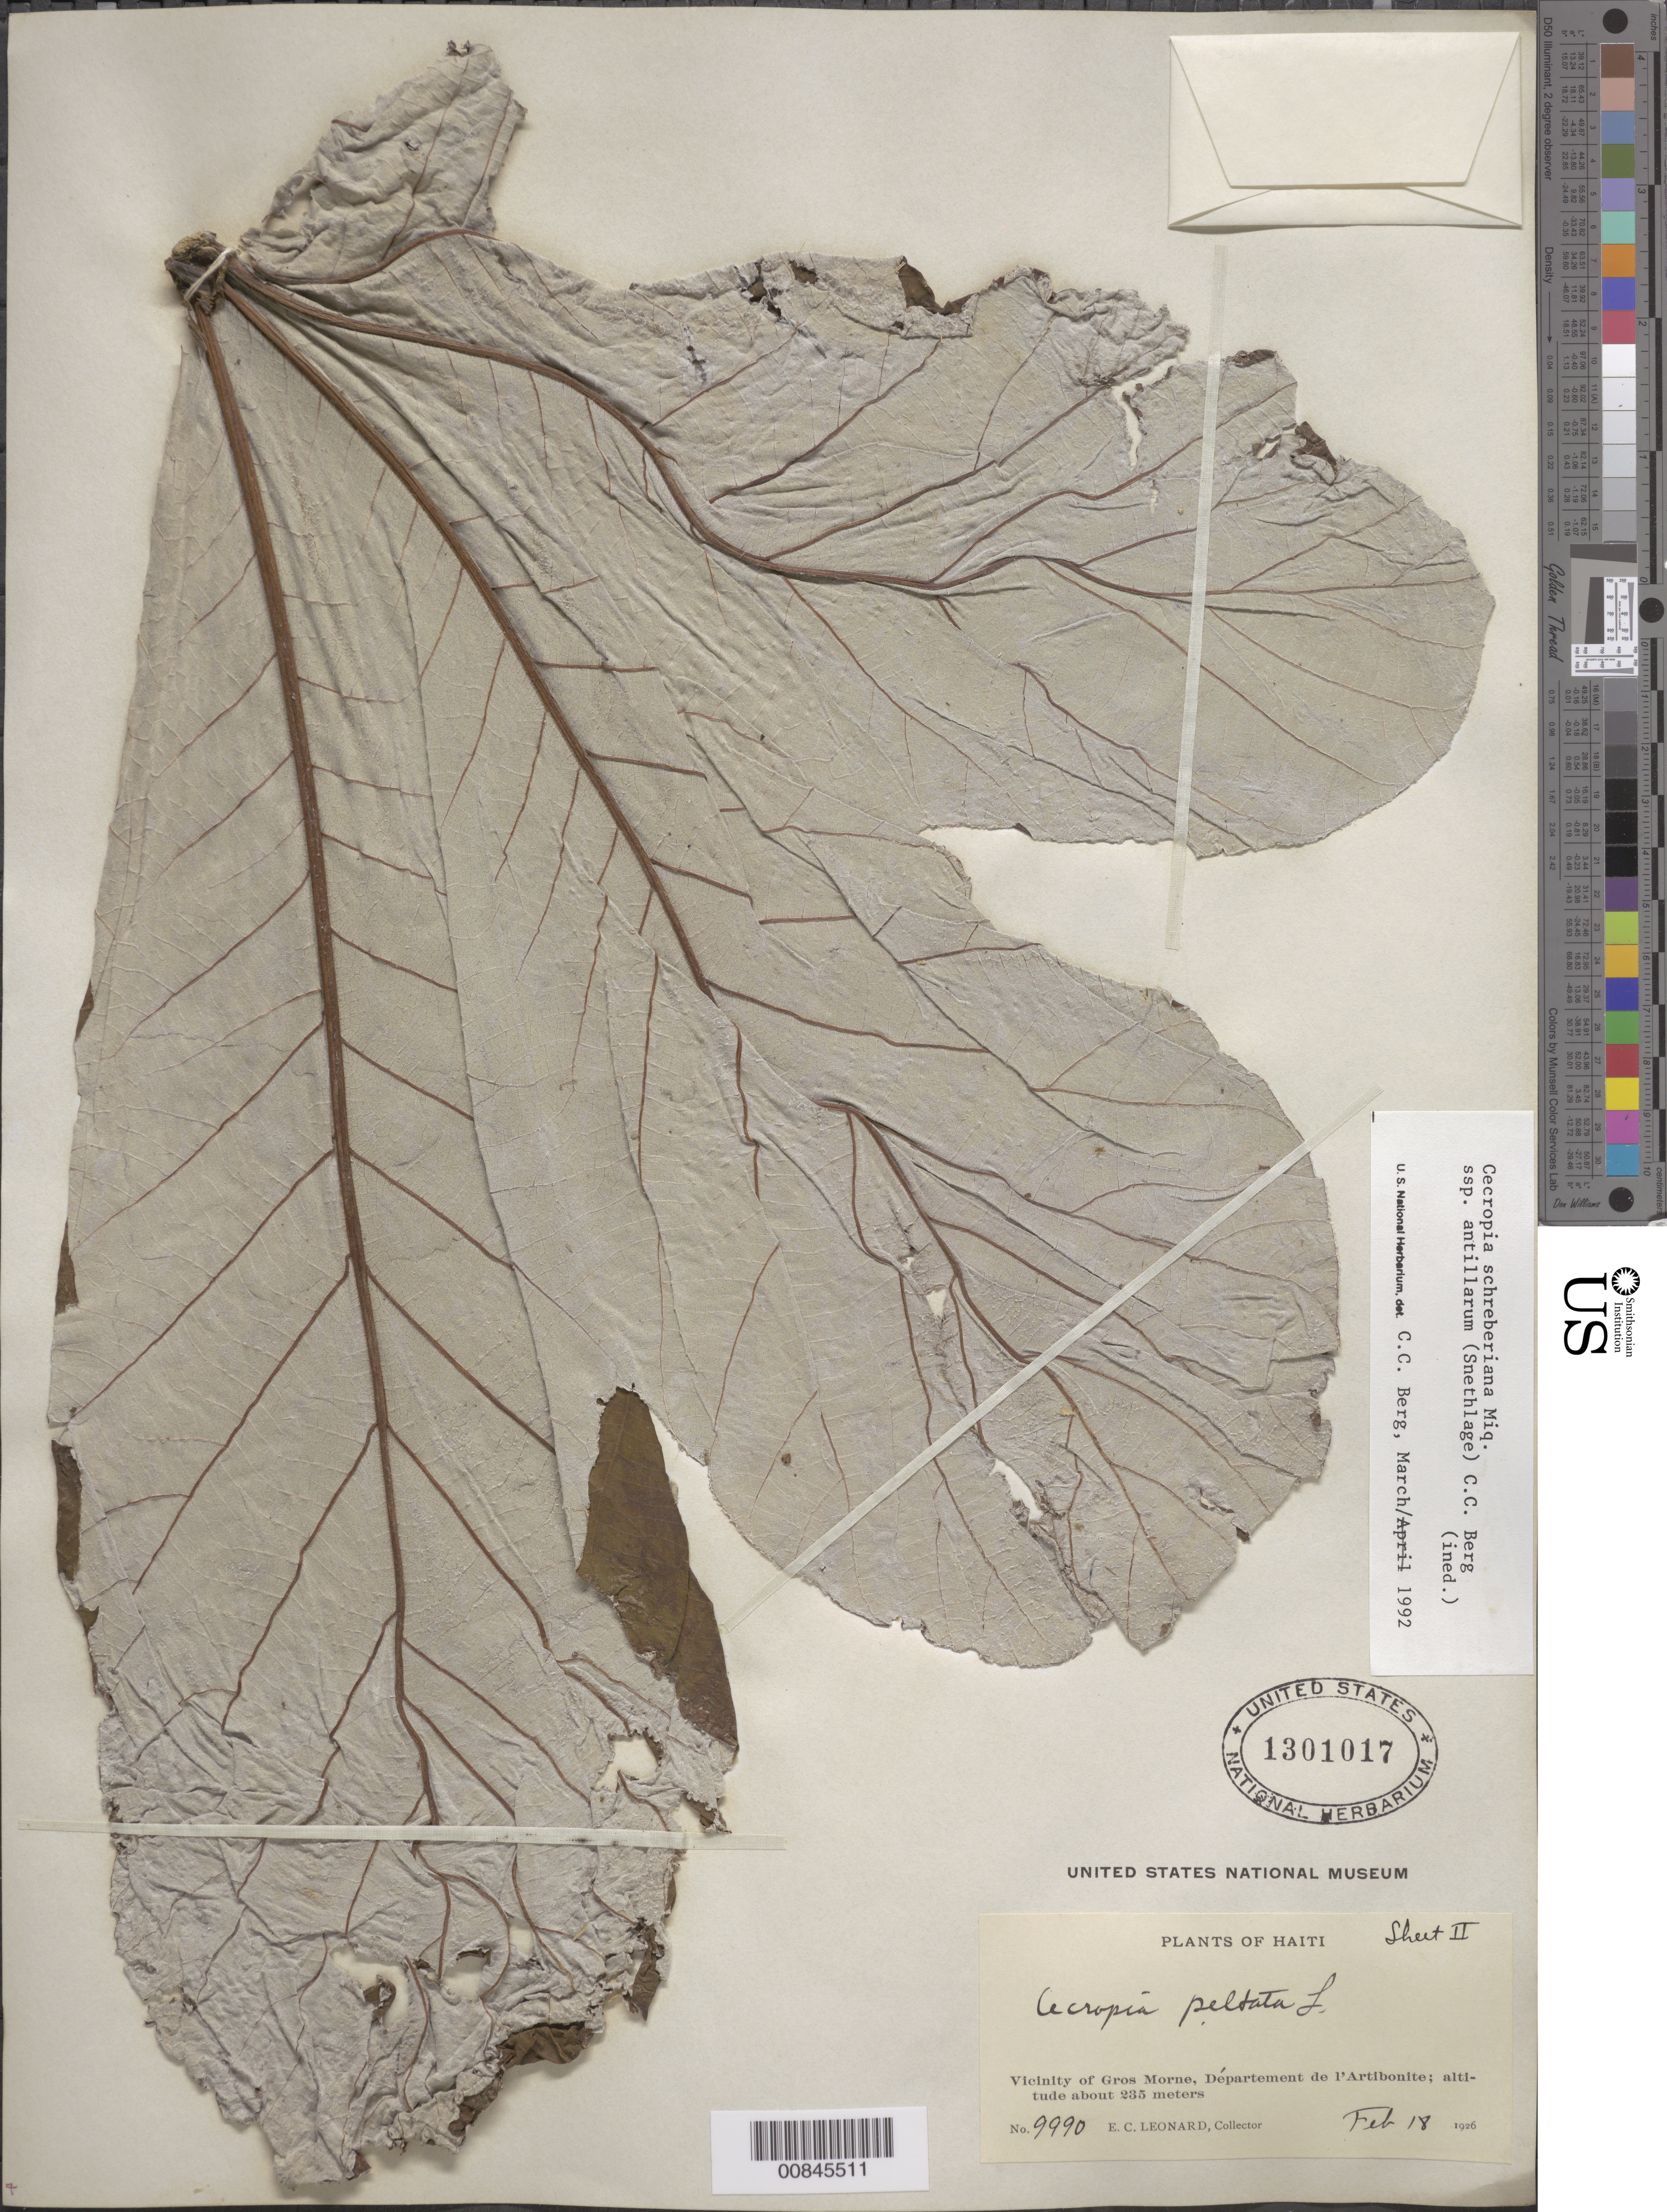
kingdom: Plantae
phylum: Tracheophyta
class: Magnoliopsida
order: Rosales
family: Urticaceae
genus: Cecropia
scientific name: Cecropia schreberiana subsp. antillarum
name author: (Snethl.) C.C. Berg & P. Franco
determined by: Berg, C. C.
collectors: E. C. Leonard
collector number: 9990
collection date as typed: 18 Feb 1926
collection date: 1926-02-18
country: Haiti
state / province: Artibonite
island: Hispaniola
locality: River bank S.E. of Gros Morne.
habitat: River bank.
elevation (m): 235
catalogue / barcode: US 1301017